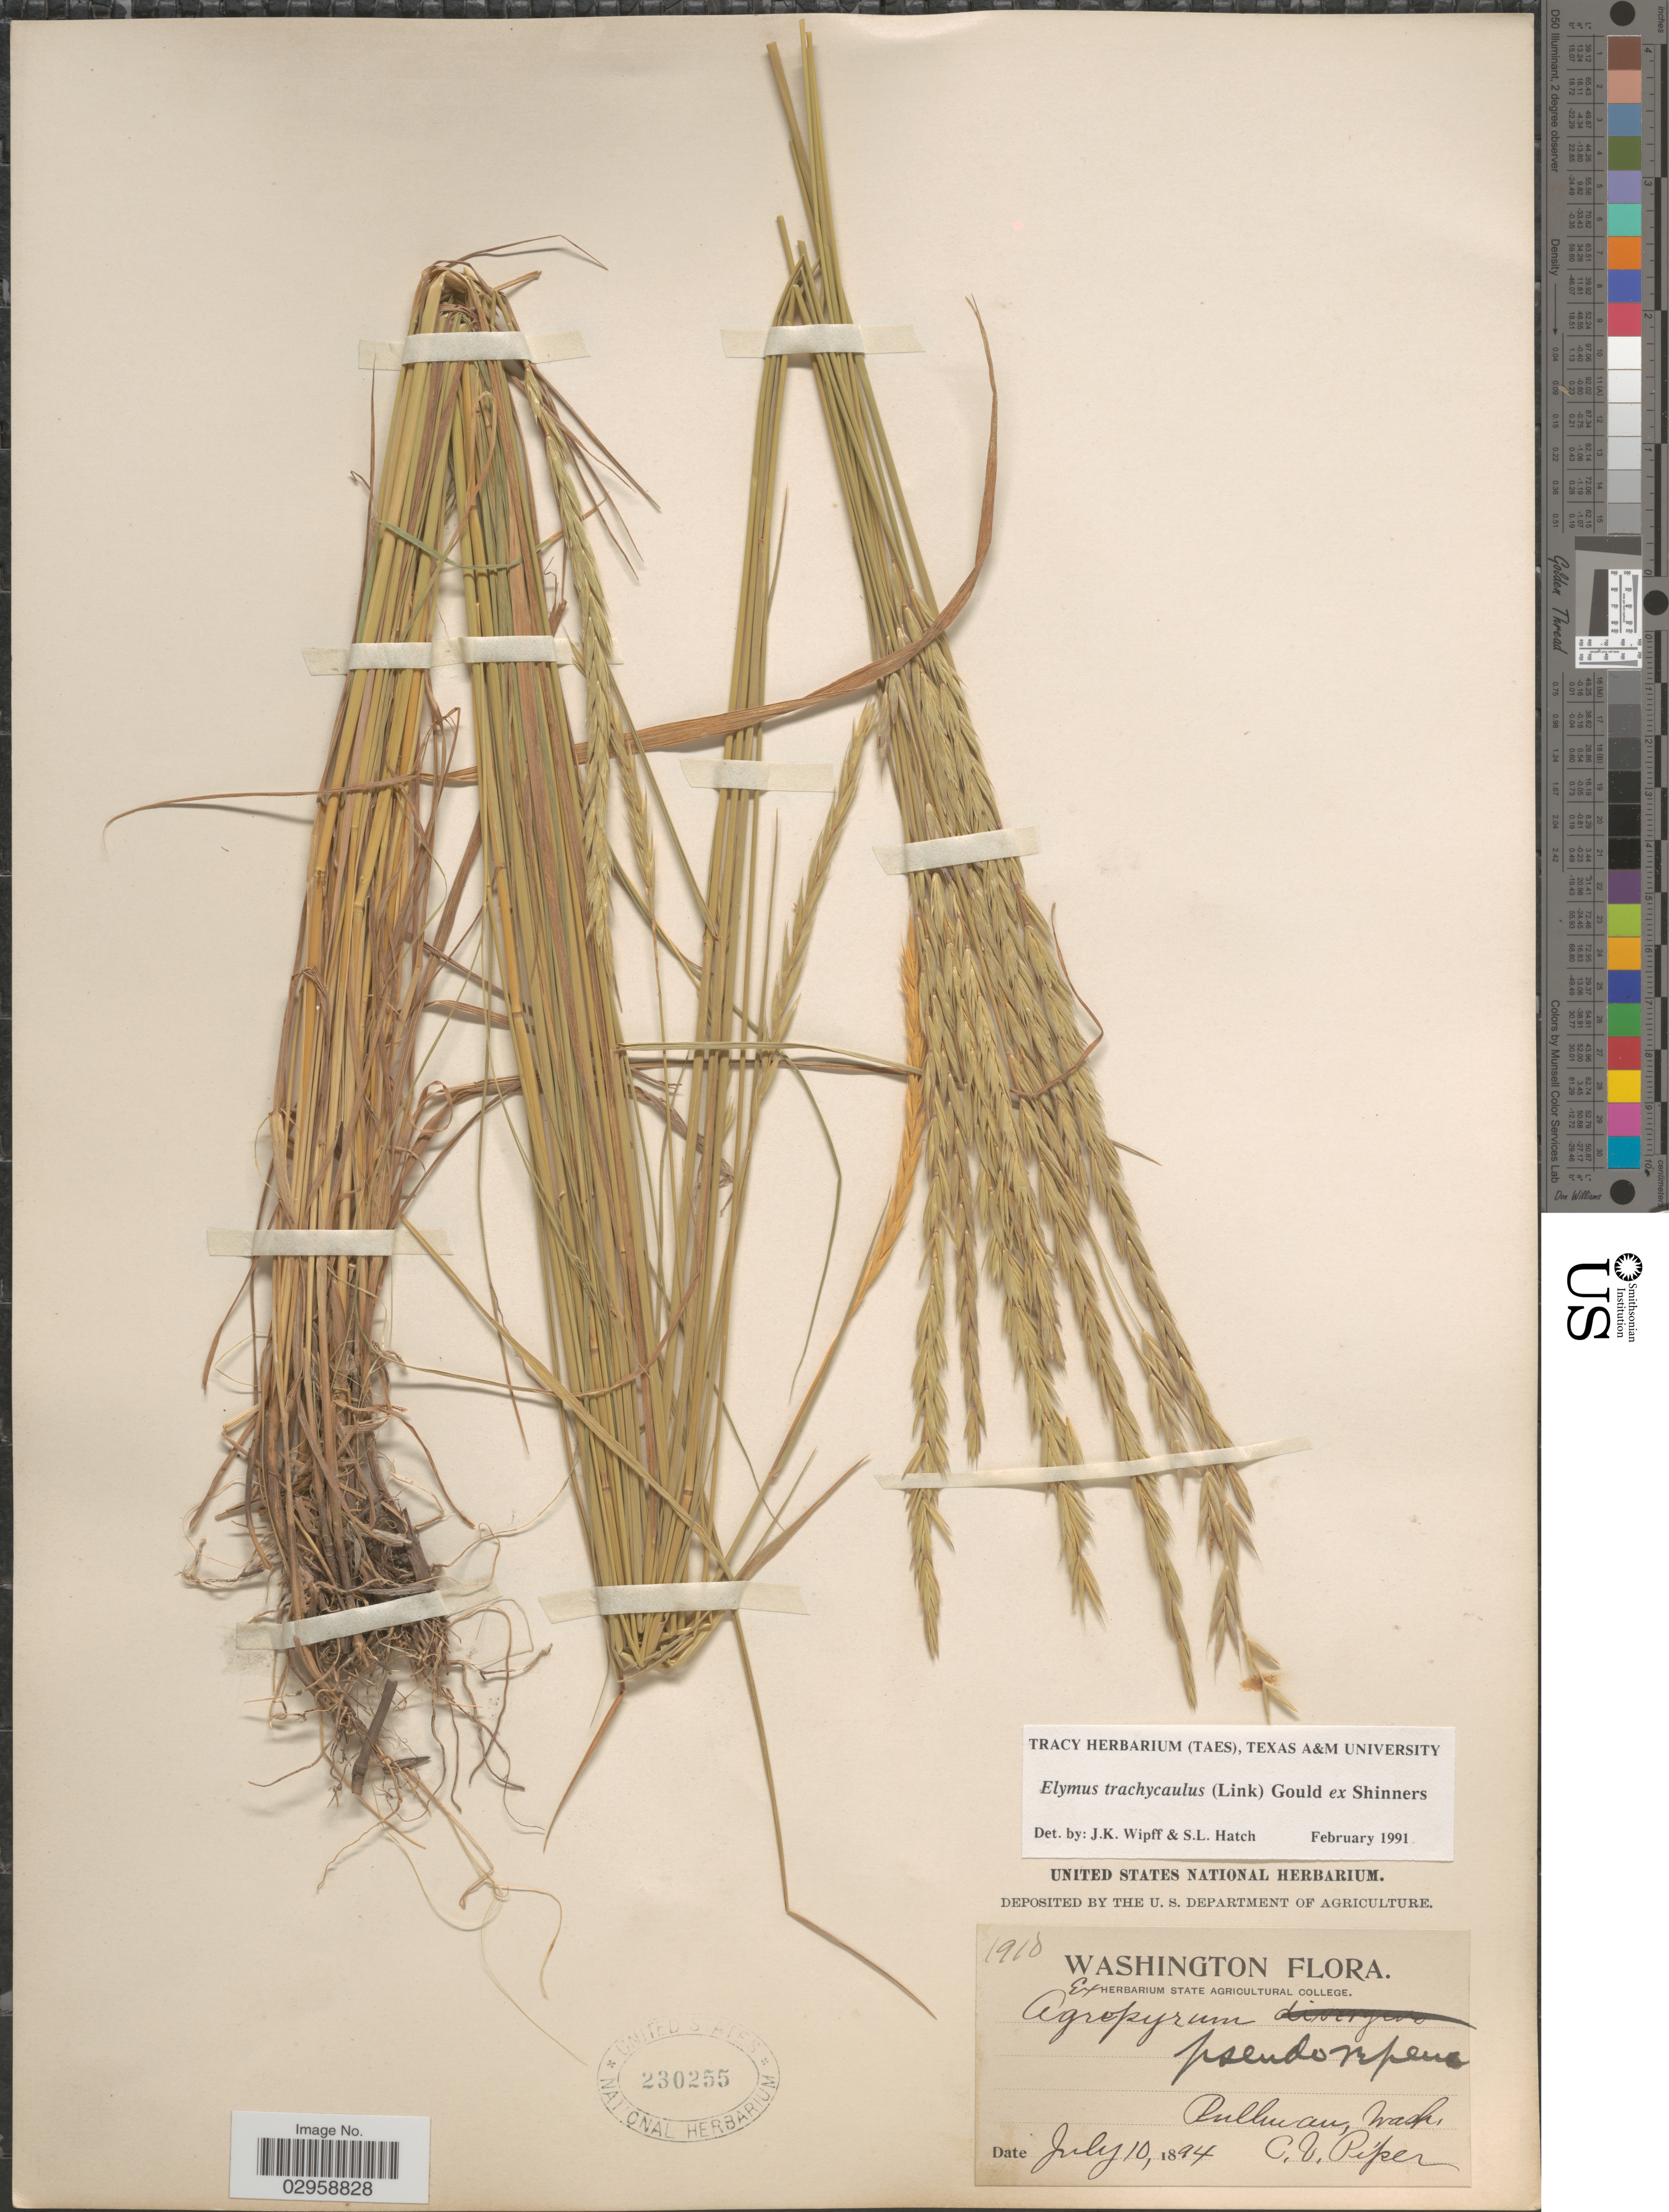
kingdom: Plantae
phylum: Tracheophyta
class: Liliopsida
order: Poales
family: Poaceae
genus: Elymus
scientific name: Elymus trachycaulus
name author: (Link) Gould ex Shinners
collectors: C. V. Piper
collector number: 1910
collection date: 1894-07-10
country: United States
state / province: Washington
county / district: Whitman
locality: Pullman.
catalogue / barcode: US 230255